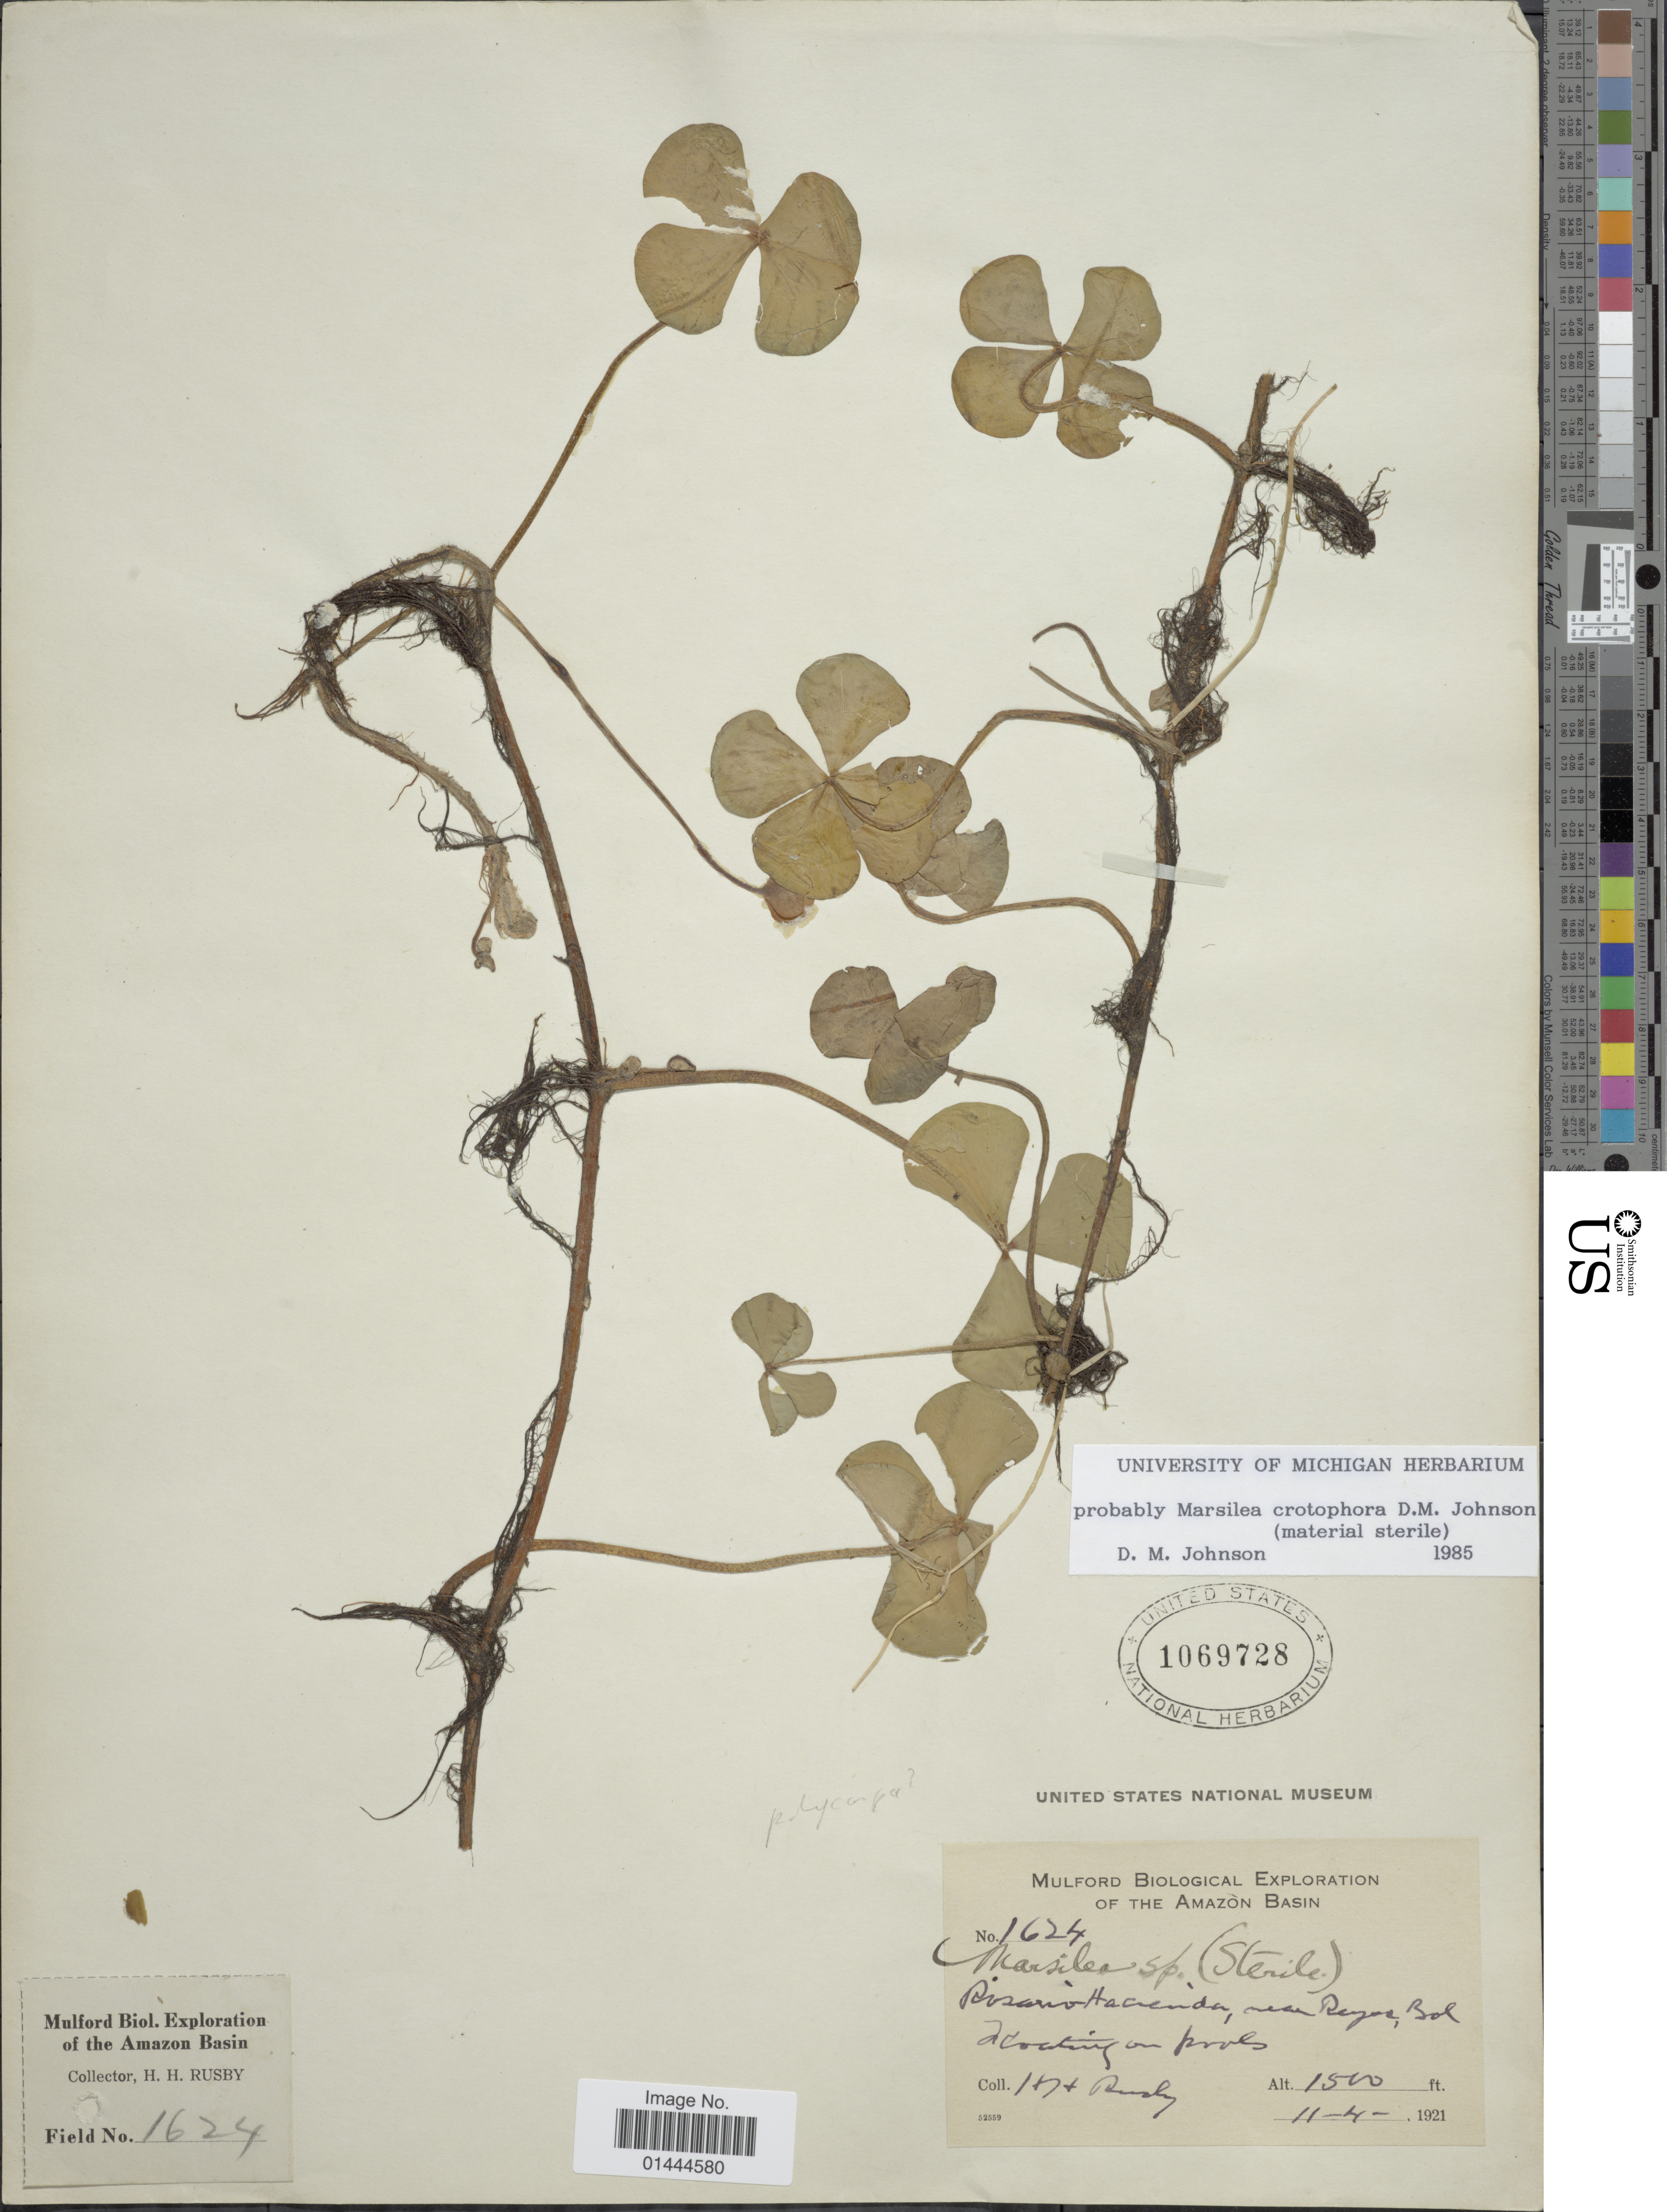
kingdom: Plantae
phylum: Tracheophyta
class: Polypodiopsida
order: Salviniales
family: Marsileaceae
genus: Marsilea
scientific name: Marsilea crotophora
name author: D.M. Johnson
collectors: H. H. Rusby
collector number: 1624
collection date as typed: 11-4-1921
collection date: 1921-11-04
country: Bolivia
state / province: Beni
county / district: José Ballivián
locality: Rosario Hacienda near Reyes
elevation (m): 457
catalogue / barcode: US 1069728